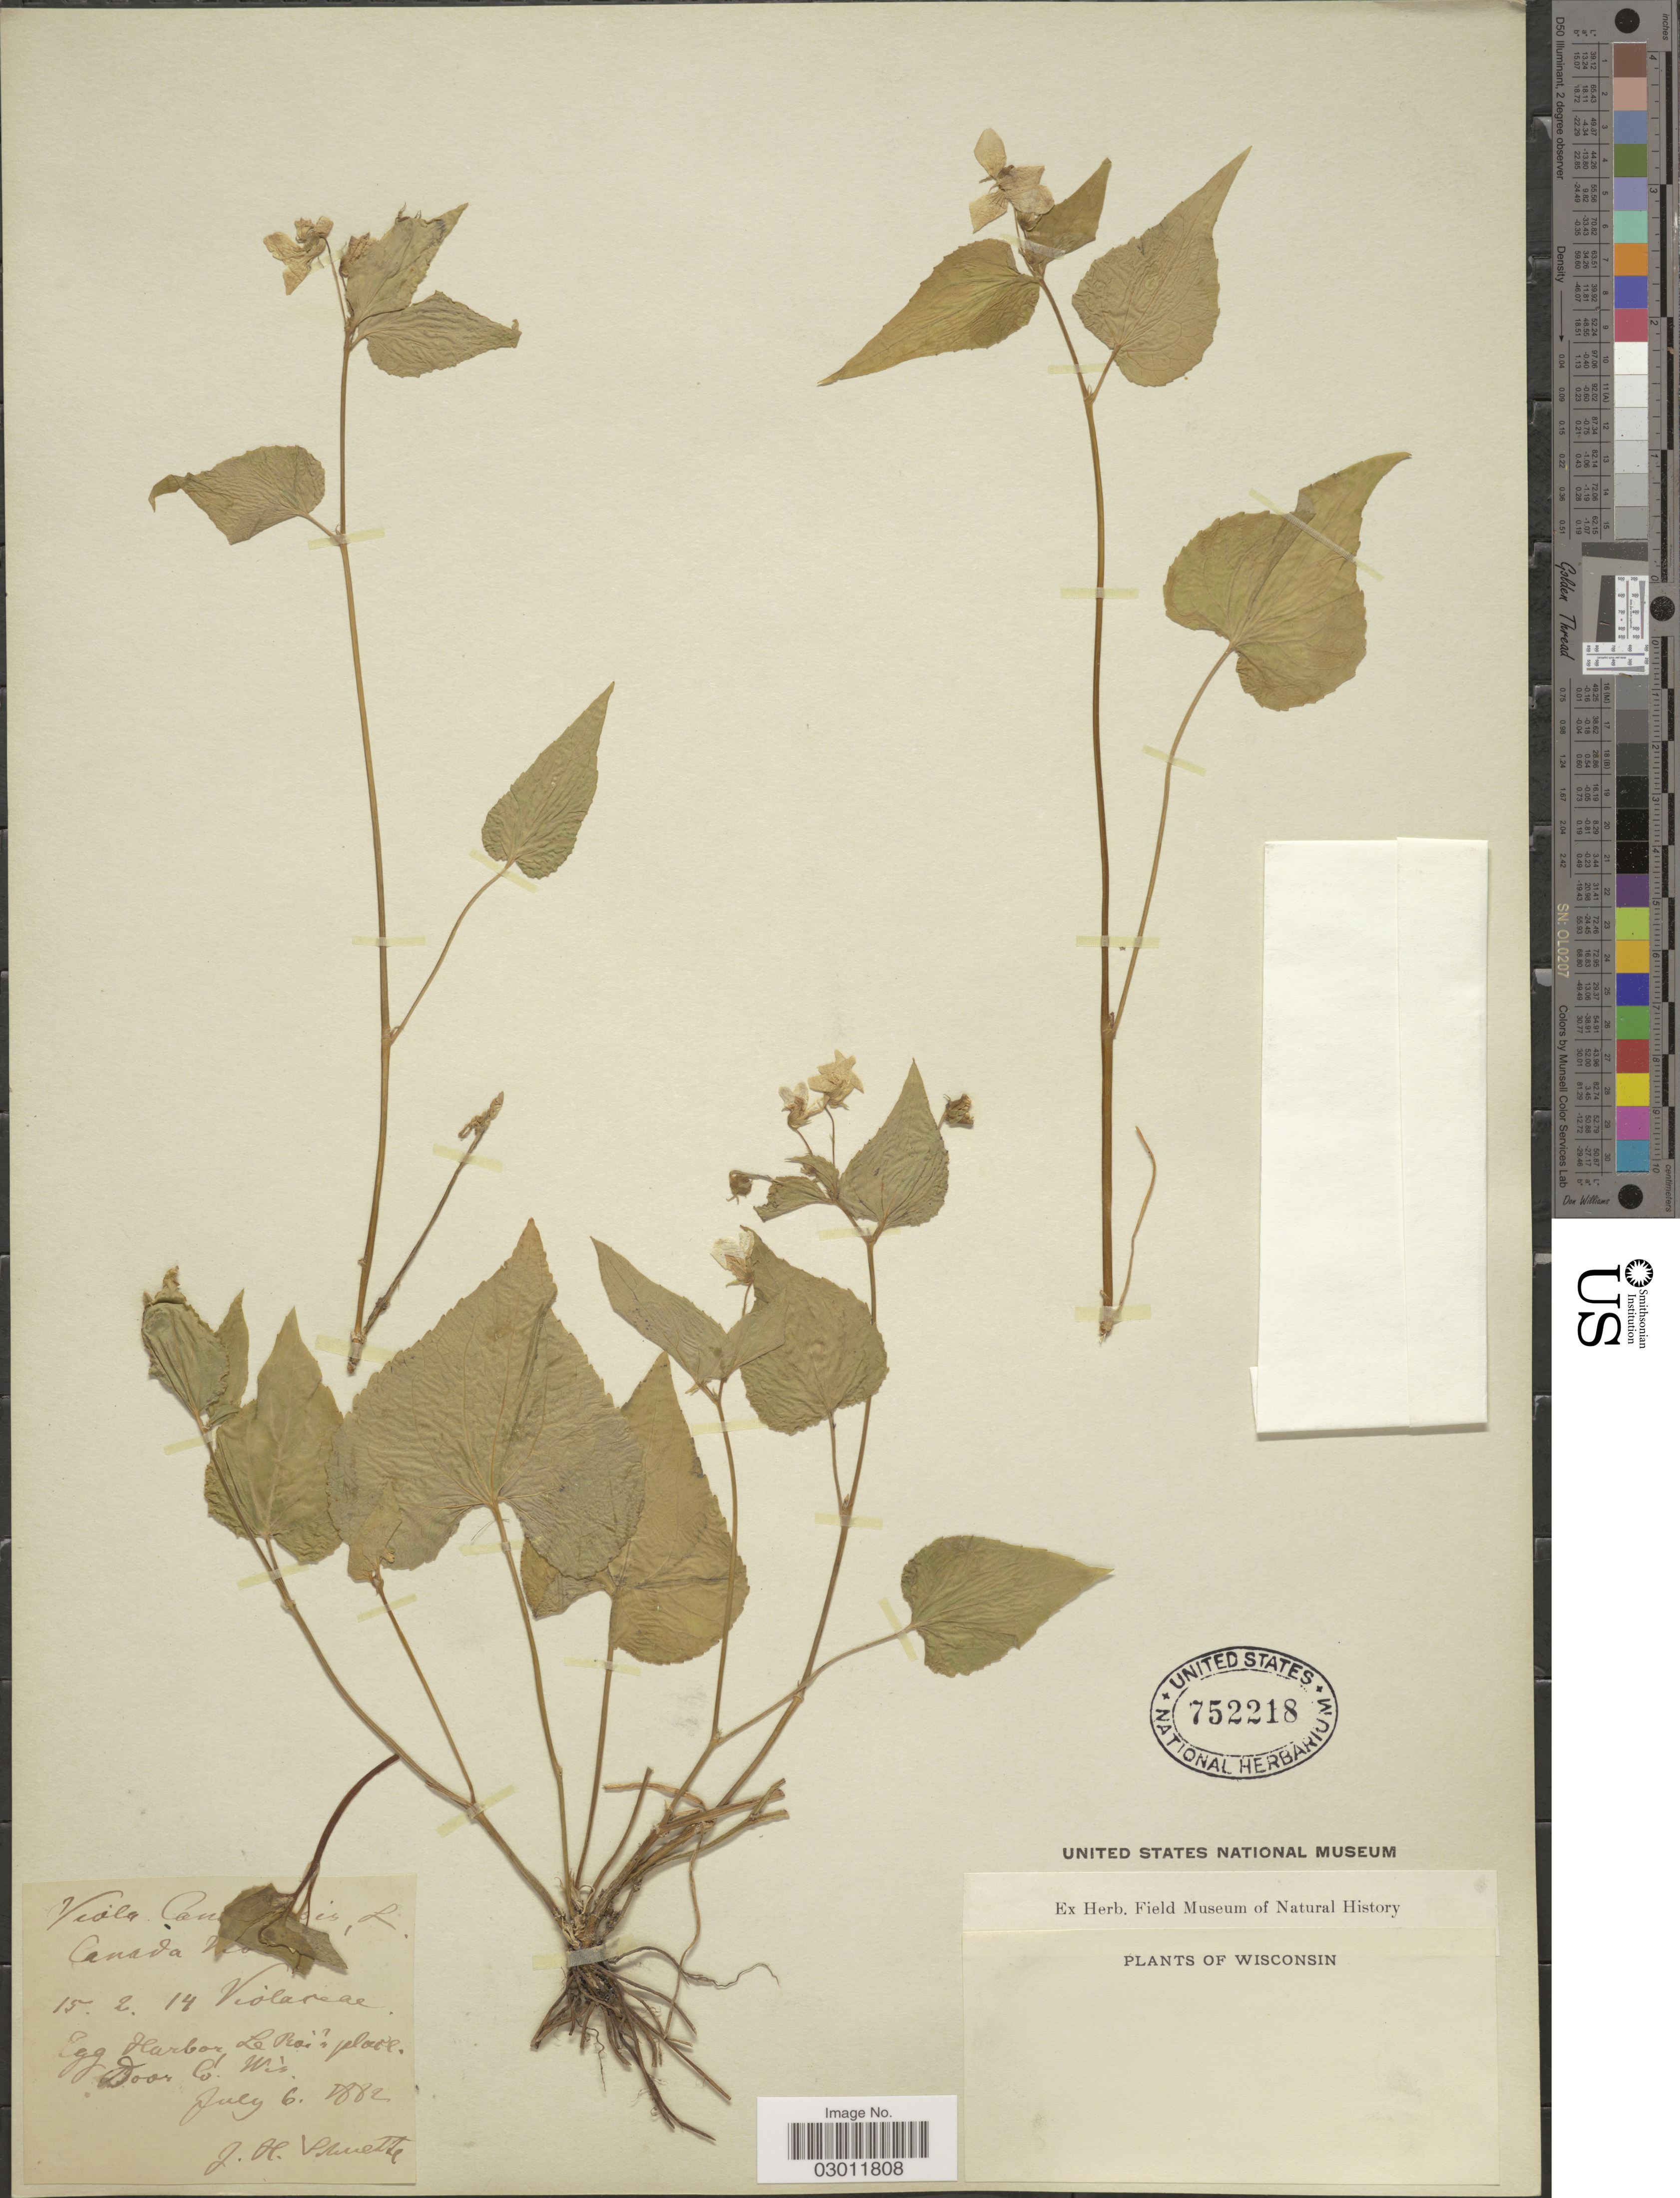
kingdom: Plantae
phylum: Tracheophyta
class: Magnoliopsida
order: Malpighiales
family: Violaceae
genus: Viola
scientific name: Viola canadensis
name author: L.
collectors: J. H. Schuette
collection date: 1882-07-06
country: United States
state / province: Wisconsin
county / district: Door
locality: Egg Harbor, Le Roi's place, Door Co., Wis.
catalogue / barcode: US 752218